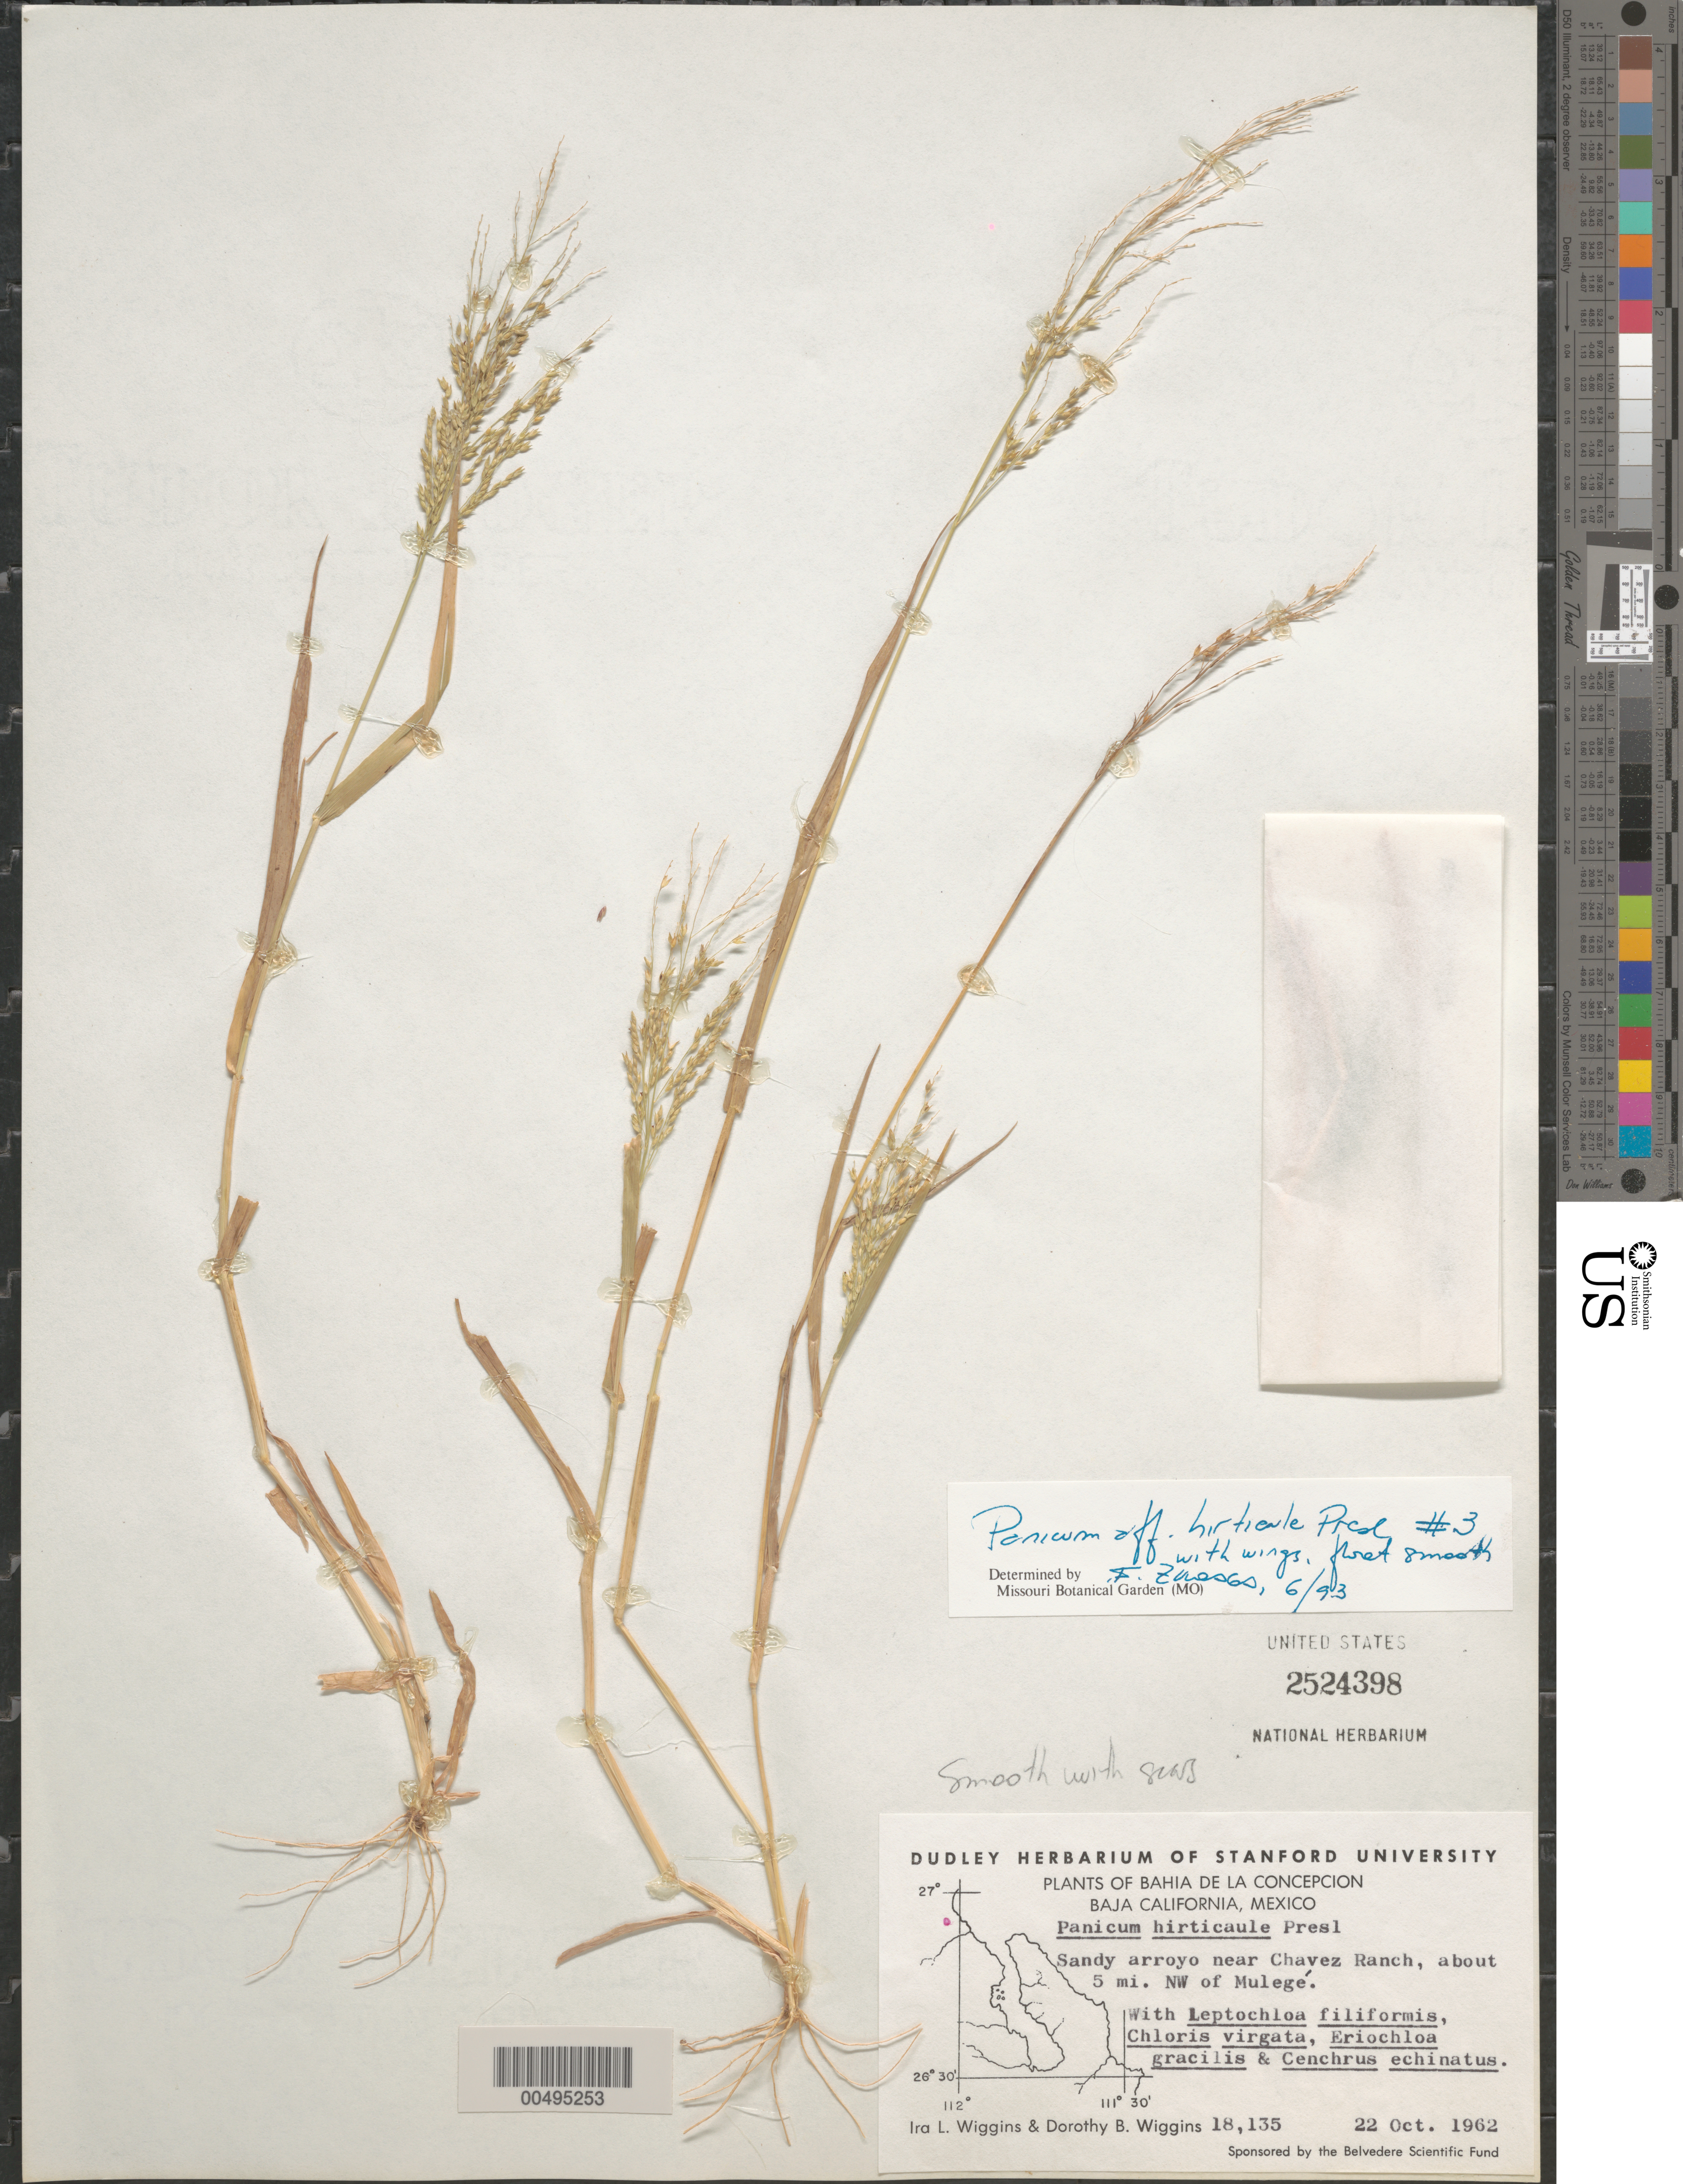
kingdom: Plantae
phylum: Tracheophyta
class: Liliopsida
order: Poales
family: Poaceae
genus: Panicum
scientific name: Panicum hirticaule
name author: J. Presl in C. Presl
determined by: Zuloaga, F. O.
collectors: I. L. Wiggins & D. B. Wiggins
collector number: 18135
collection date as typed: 22 Oct 1962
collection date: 1962-10-22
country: Mexico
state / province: Baja California Sur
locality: Bahia de La Concepcion, near Chavez Ranch, about 5 mi NW of Muleg‚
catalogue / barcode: US 2524398